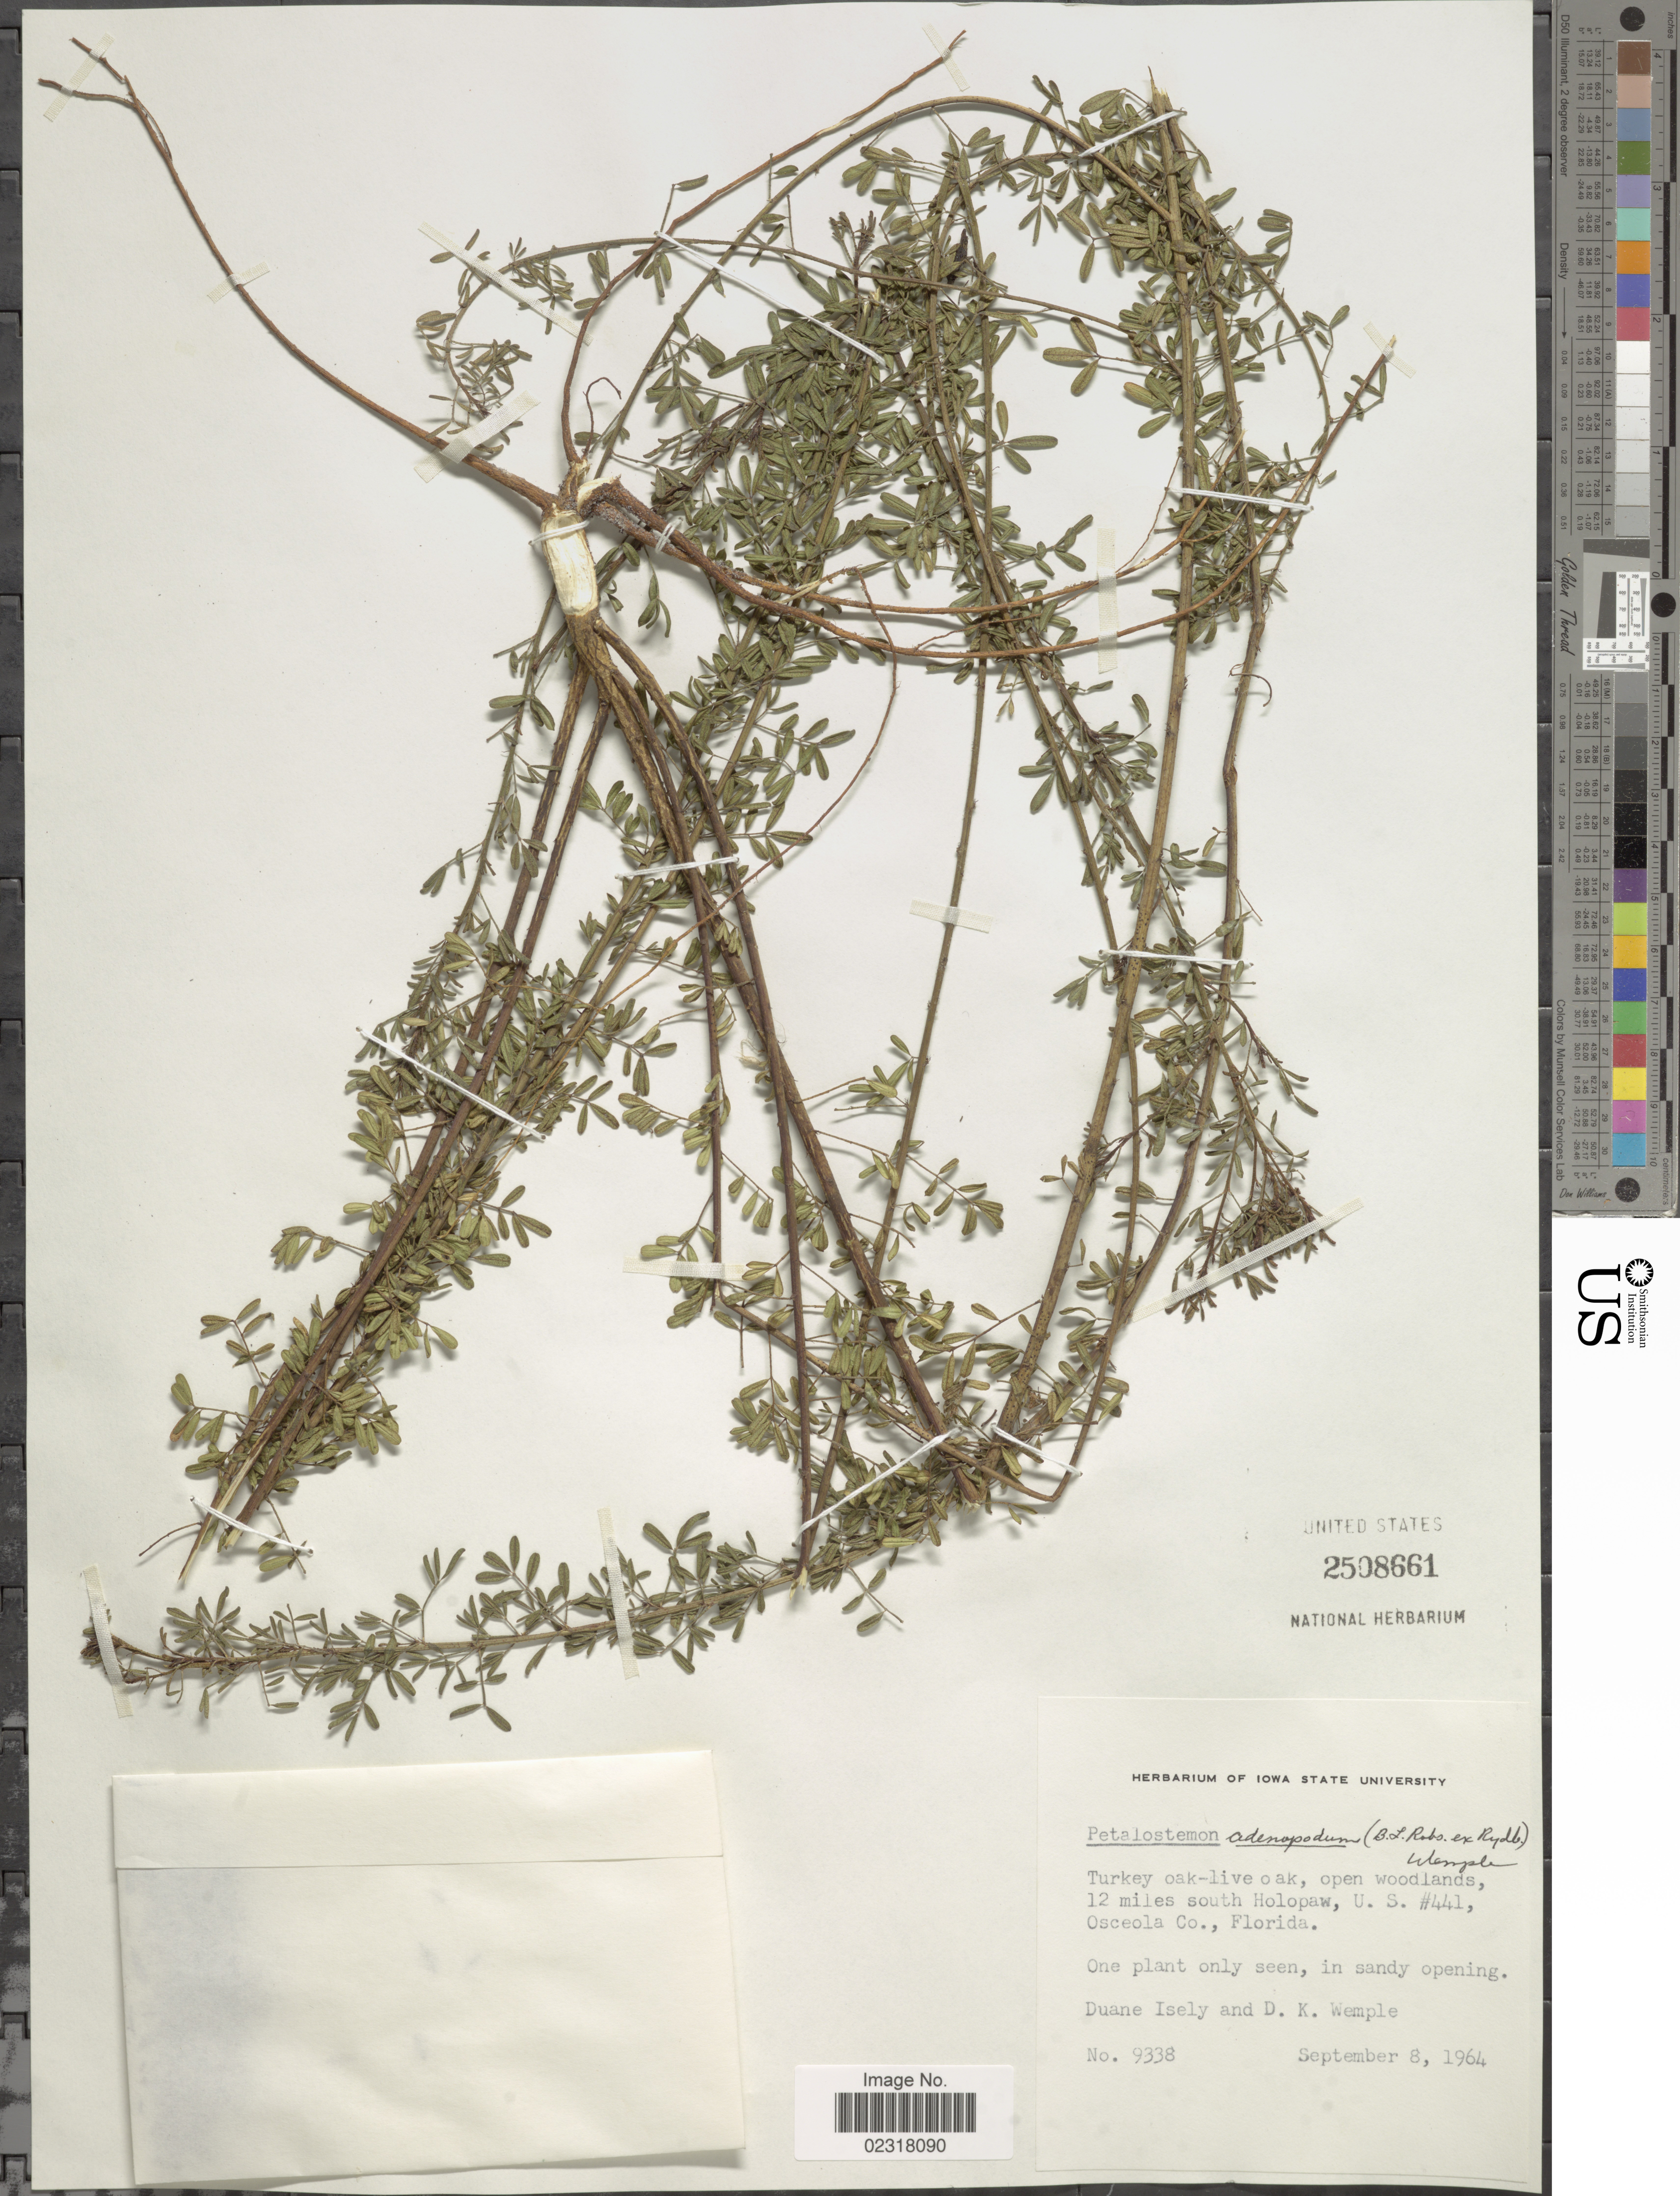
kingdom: Plantae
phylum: Tracheophyta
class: Magnoliopsida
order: Fabales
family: Fabaceae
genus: Dalea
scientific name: Dalea pinnata var. adenopoda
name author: (Rydb.) Barneby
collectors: D. Isely & D. Wemple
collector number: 9338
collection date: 1964-09-08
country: United States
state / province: Florida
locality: Turkey oak-live oak, open woodlands, 12 miles south Holopaw, U.S. #441, Osceola Co.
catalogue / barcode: US 2508661